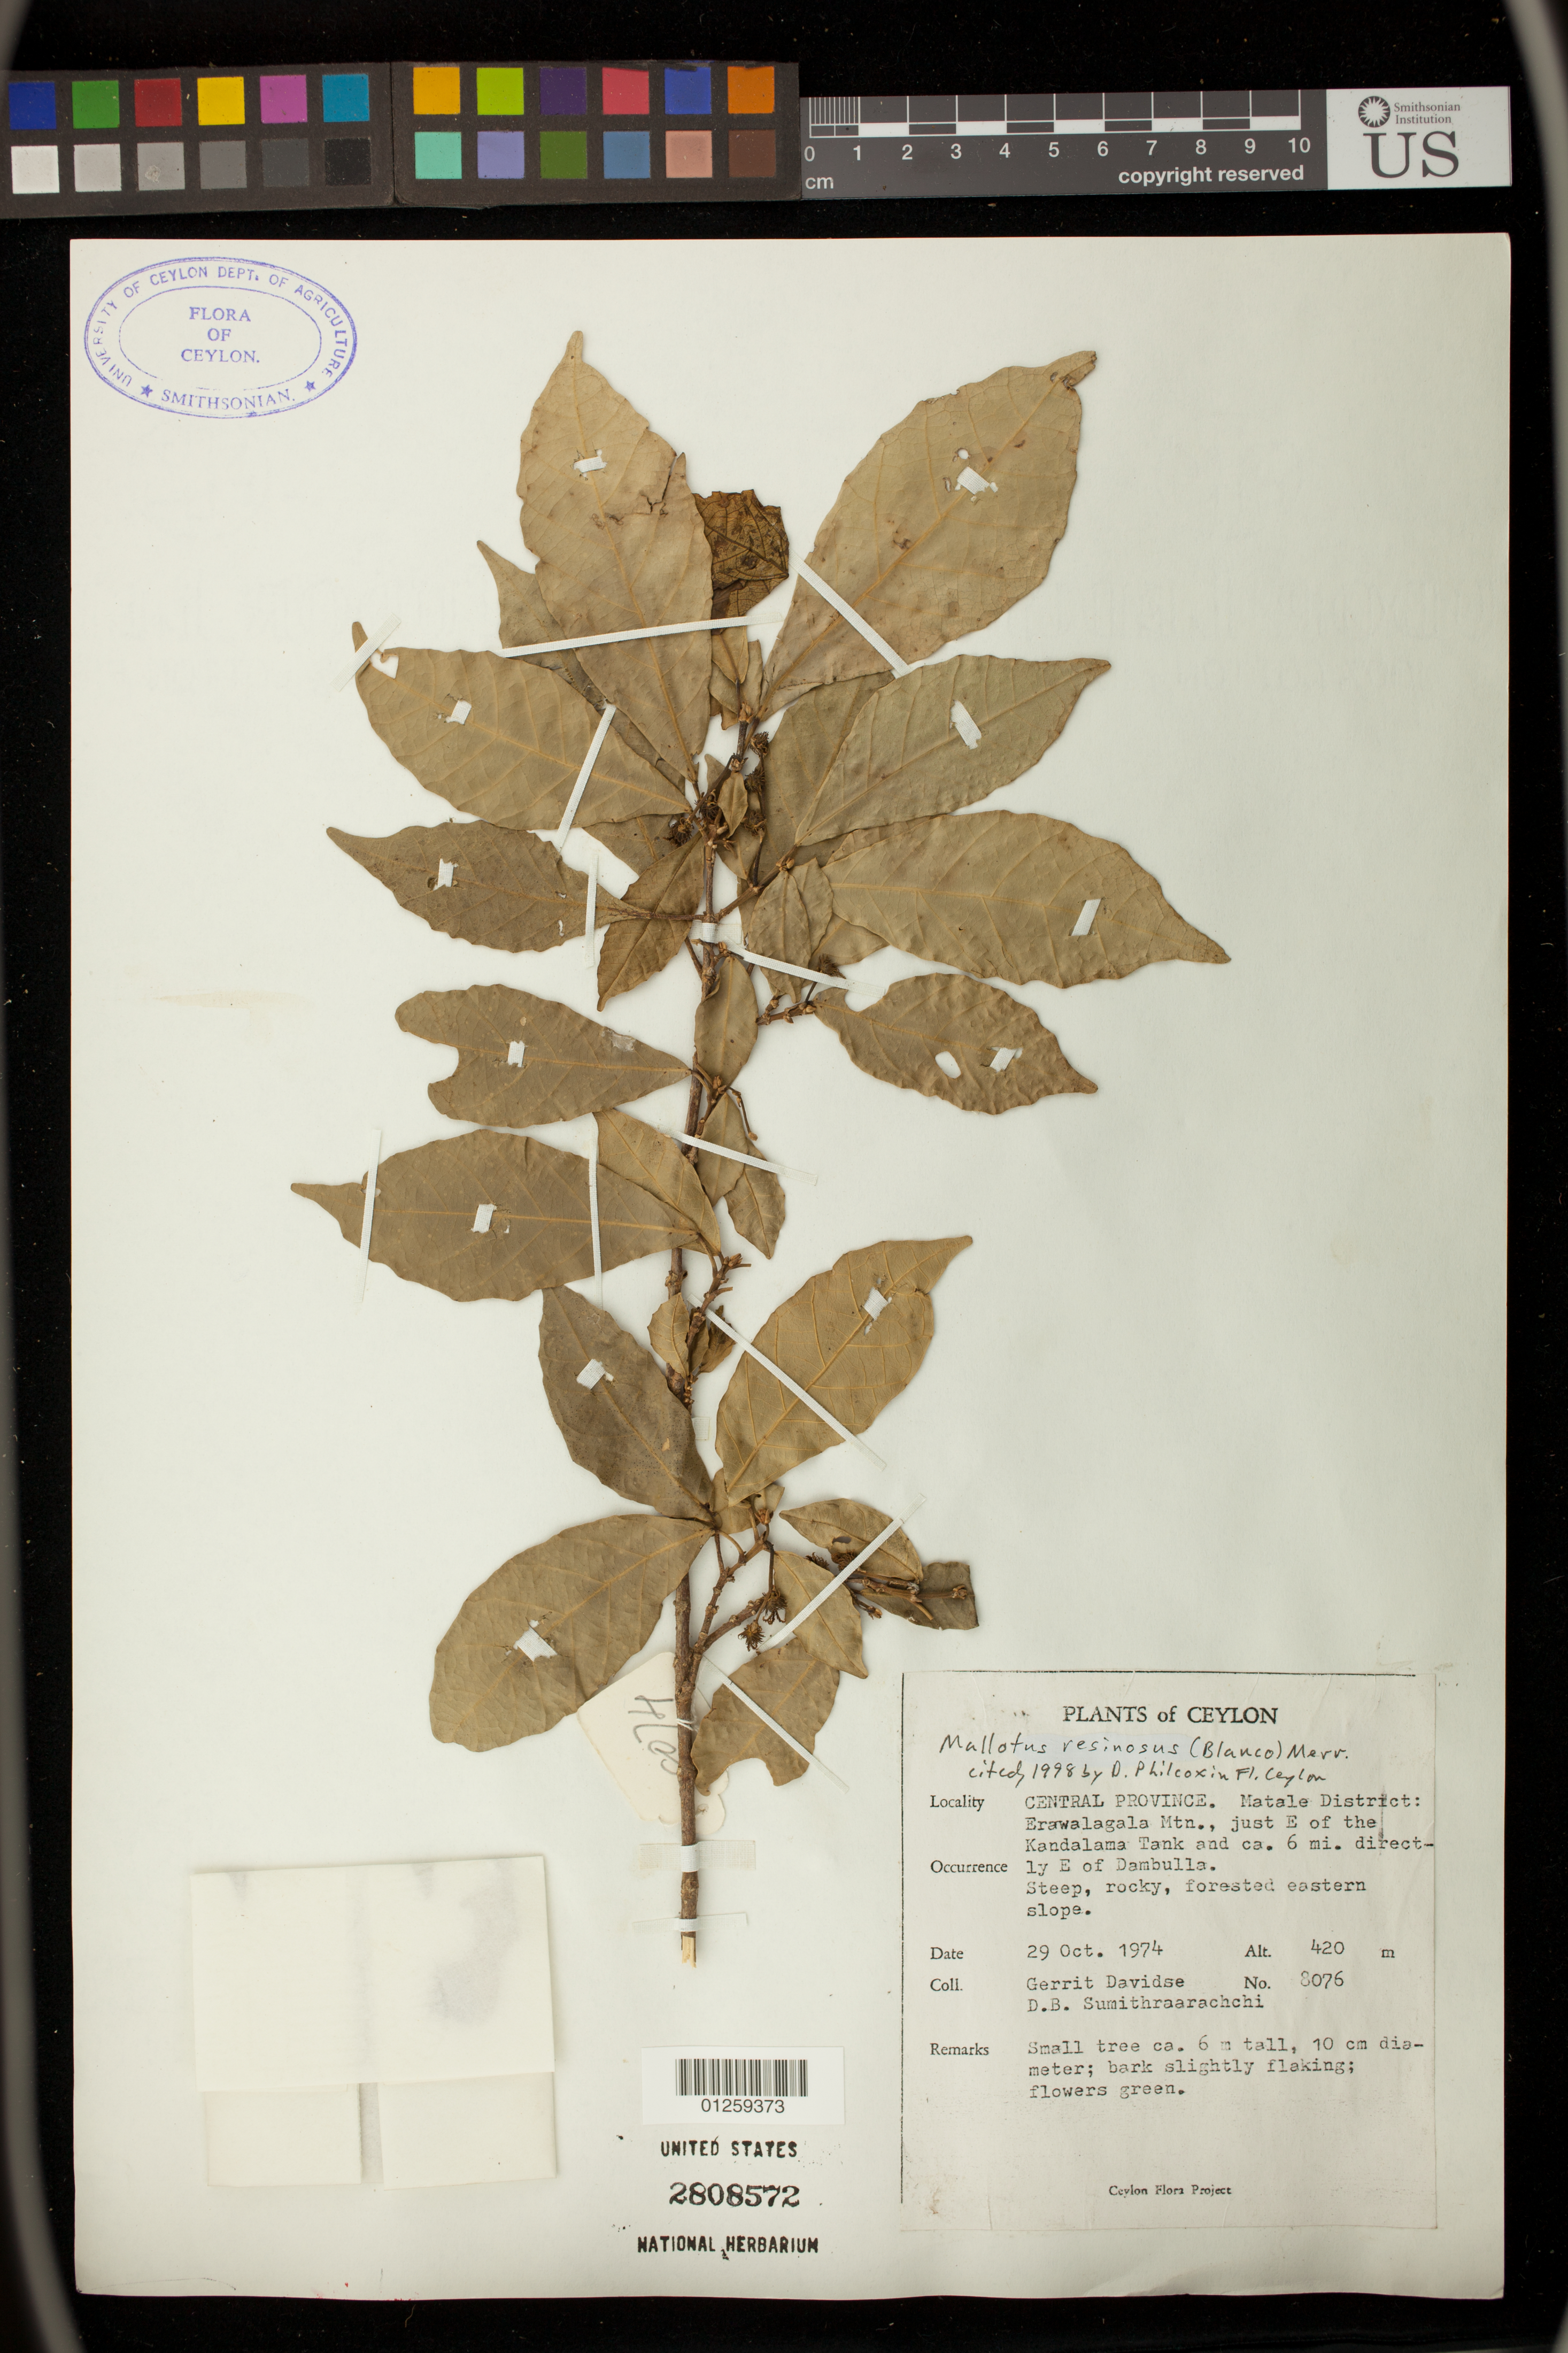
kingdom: Plantae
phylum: Tracheophyta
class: Magnoliopsida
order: Malpighiales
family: Euphorbiaceae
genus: Mallotus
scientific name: Mallotus resinosus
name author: (Blanco) Merr.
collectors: G. Davidse & D. B. Sumithraarachchi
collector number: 8076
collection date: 1974-10-29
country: Sri Lanka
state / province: Central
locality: Natale District: Erawalagala Mtn., just E of the Kandalama Tank and ca. 6 mi. directly E of Dambulls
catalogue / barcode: US 2808572